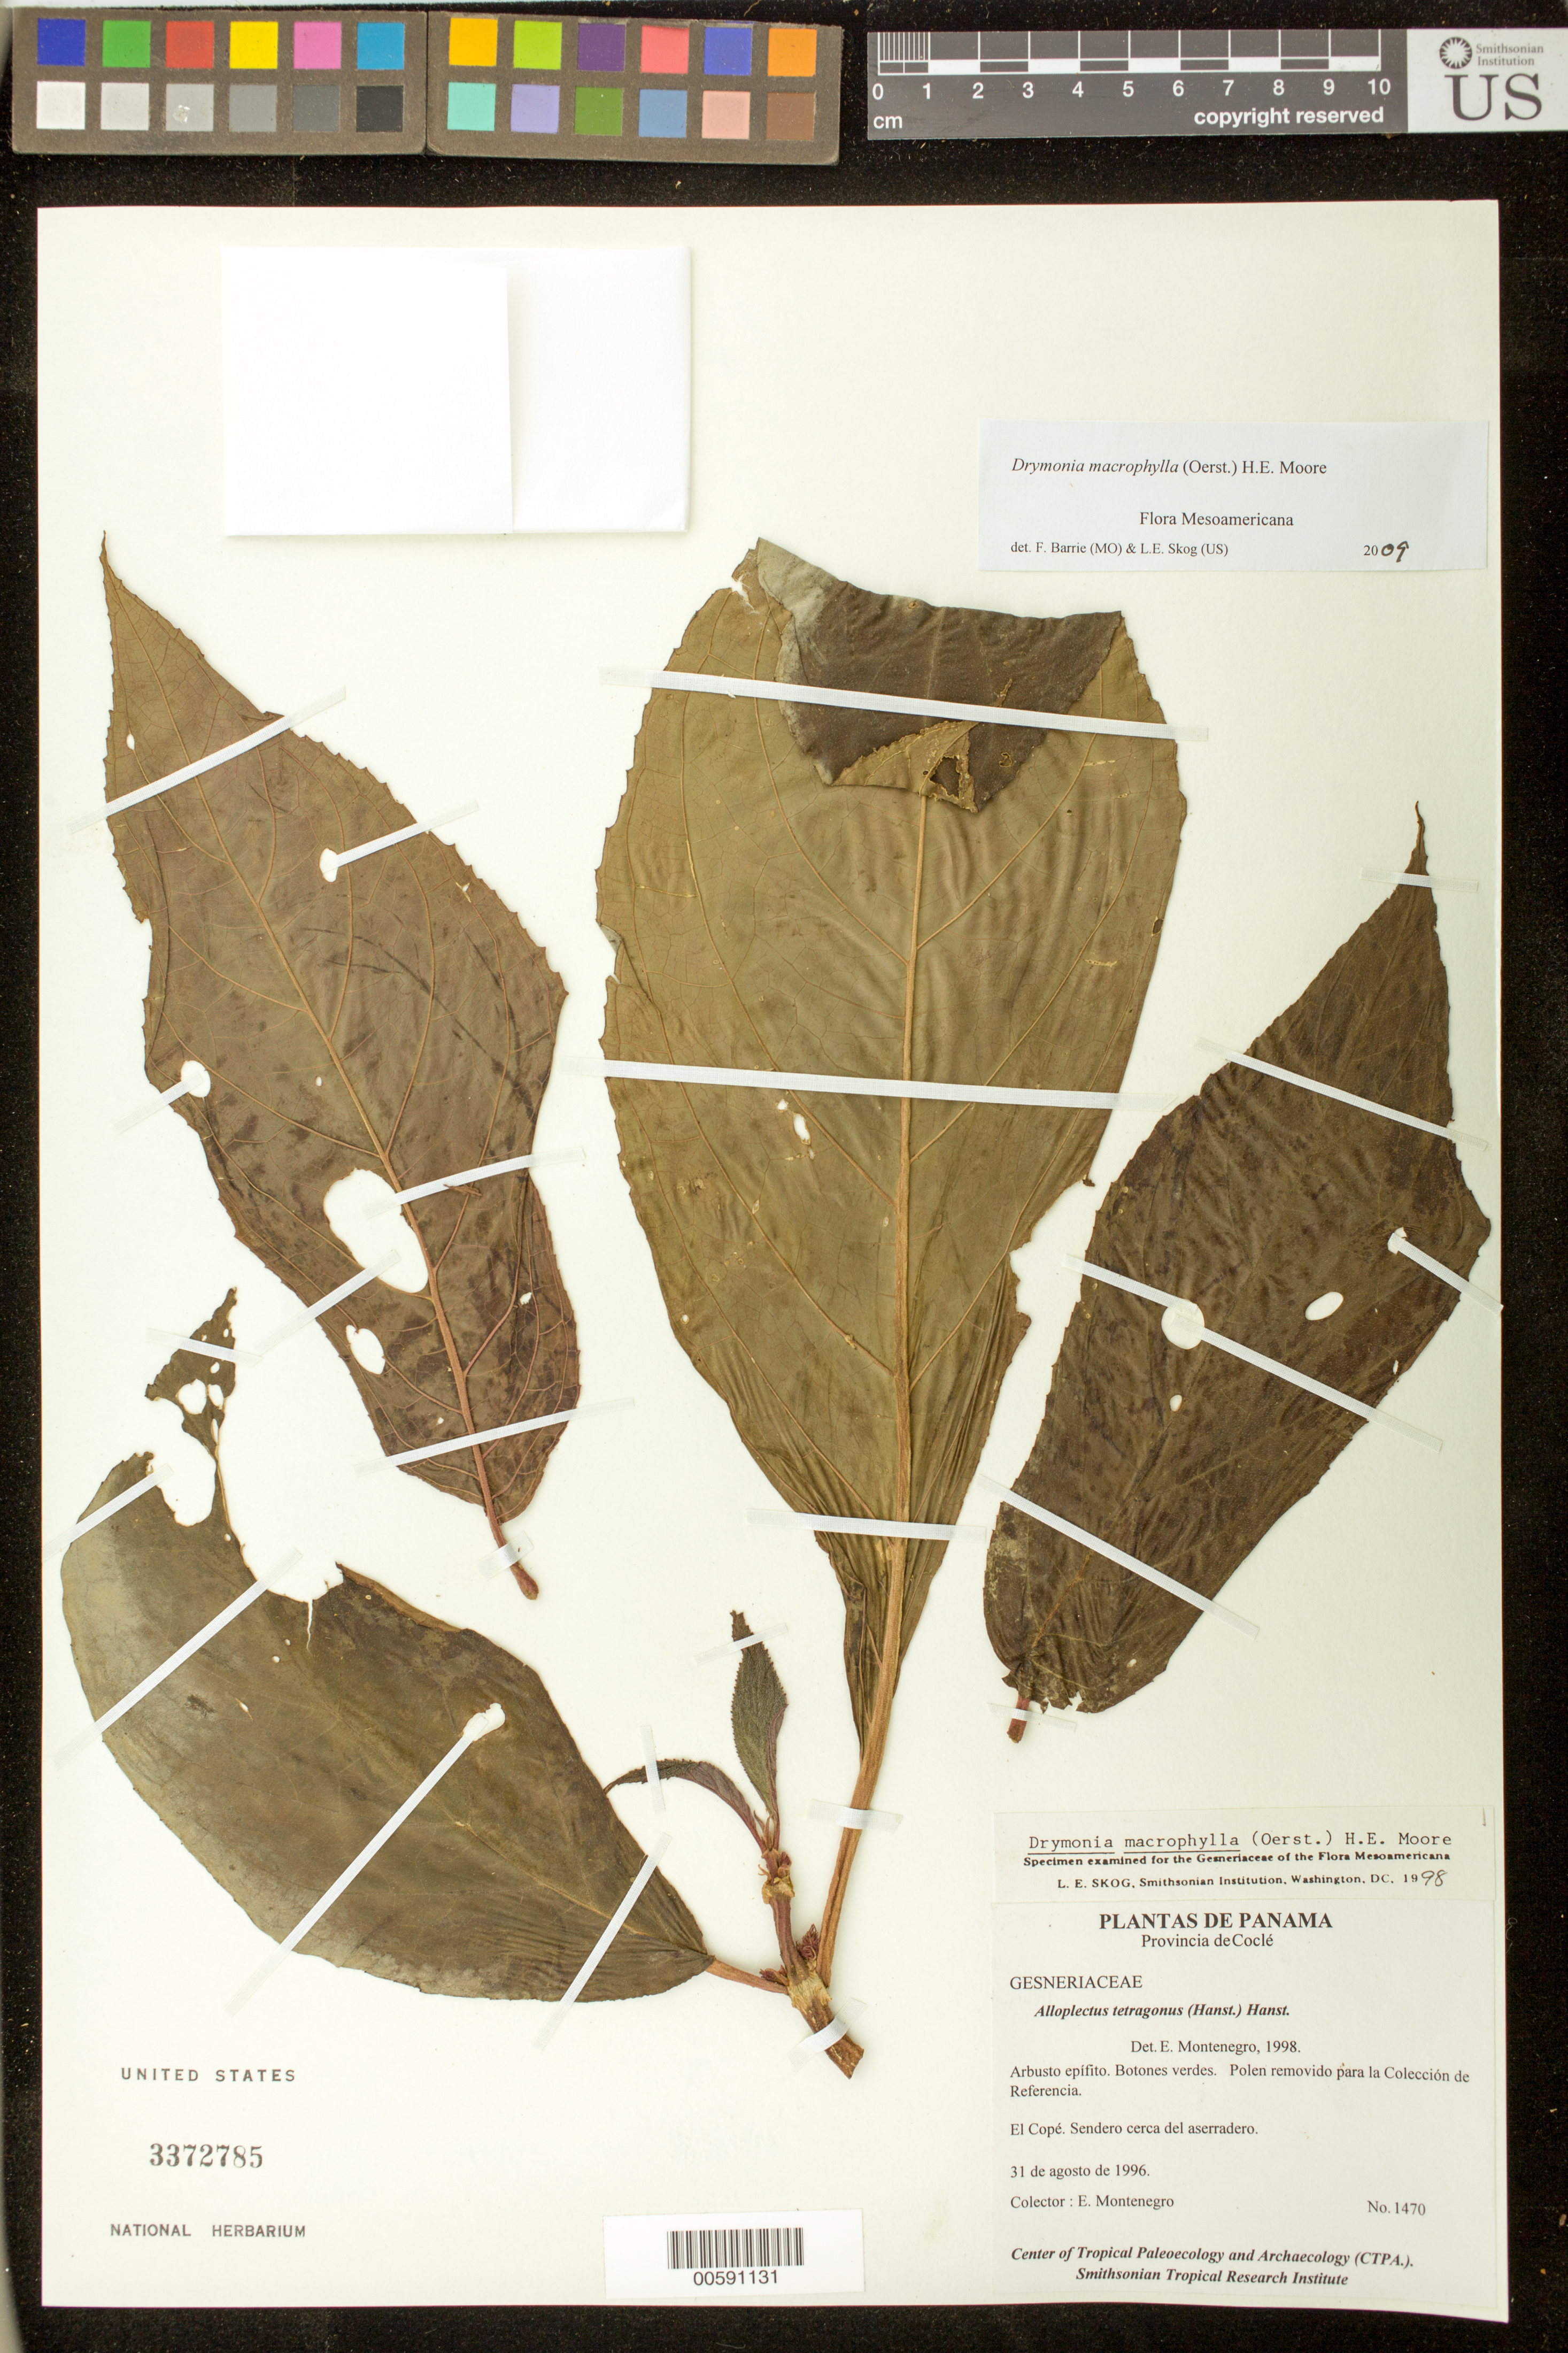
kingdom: Plantae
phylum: Tracheophyta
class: Magnoliopsida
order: Lamiales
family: Gesneriaceae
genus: Drymonia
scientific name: Drymonia macrophylla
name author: (Oerst.) H.E. Moore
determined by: Skog, Laurence E.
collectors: E. Montenegro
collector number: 1470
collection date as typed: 31 Aug 1996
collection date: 1996-08-31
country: Panama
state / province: Coclé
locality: El Copé. Sendero cerca del aserradero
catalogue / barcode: US 3372785